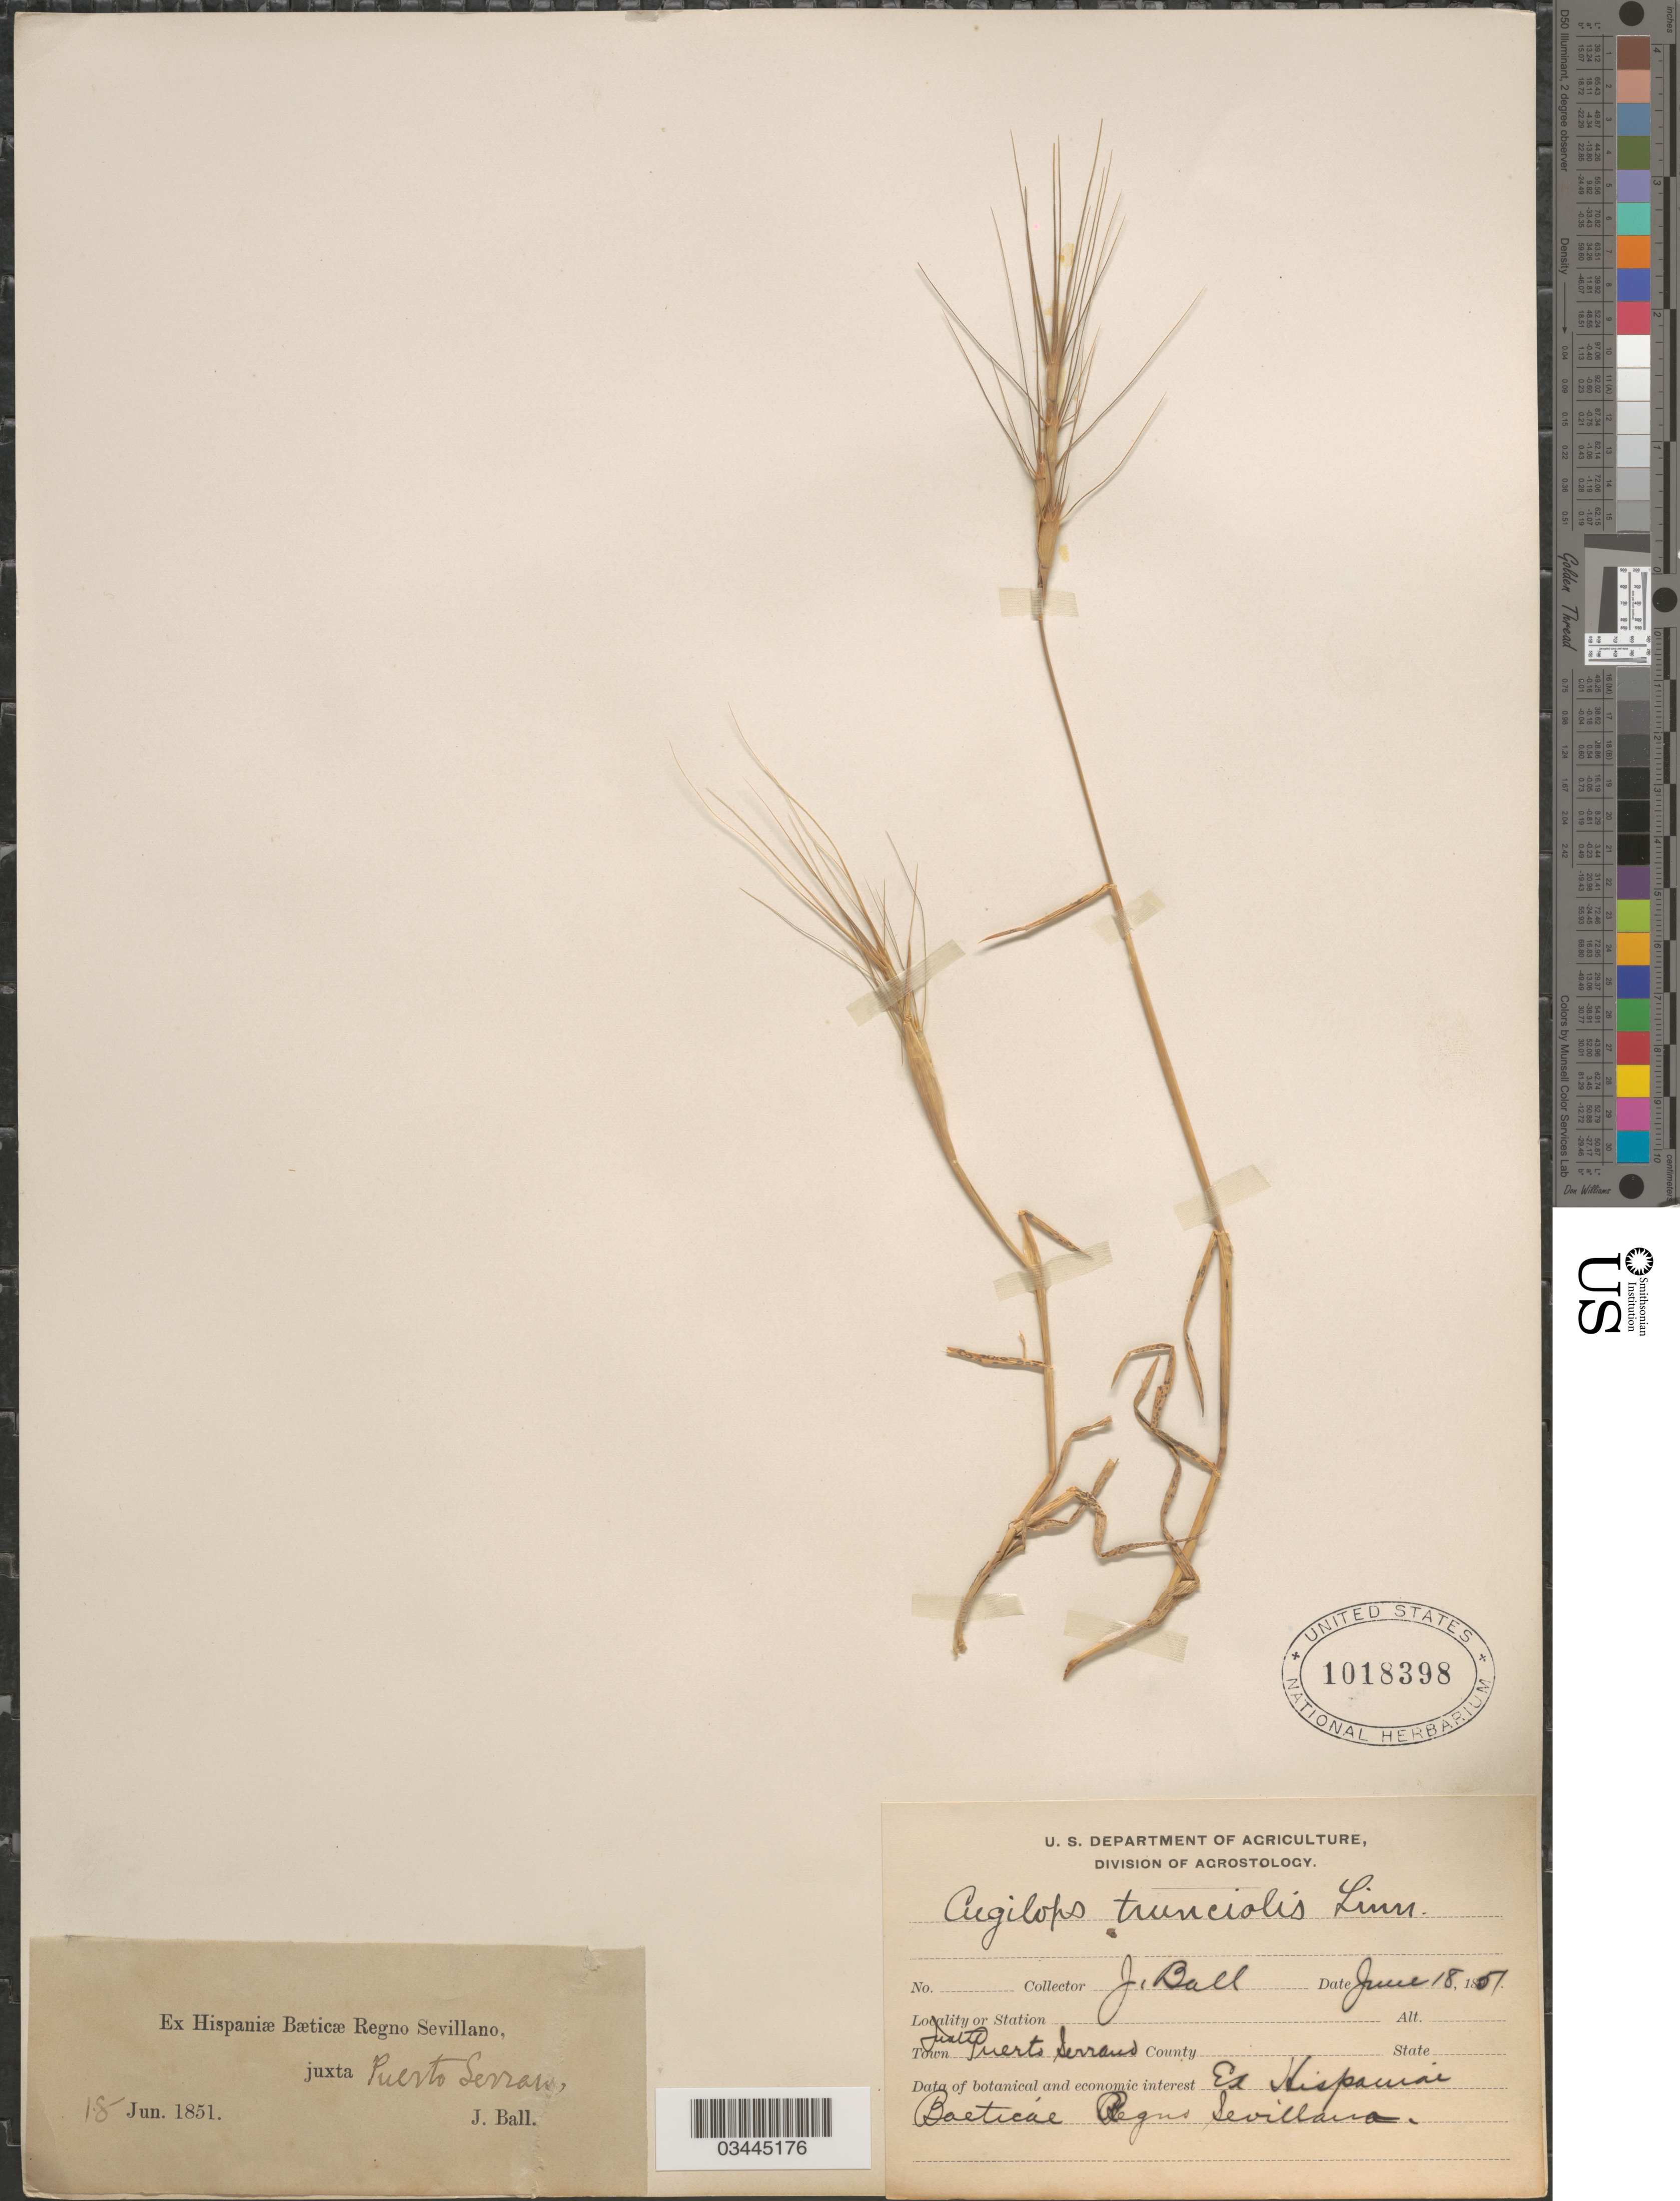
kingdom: Plantae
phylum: Tracheophyta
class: Liliopsida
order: Poales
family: Poaceae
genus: Aegilops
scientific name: Aegilops triuncialis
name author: L.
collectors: J. Ball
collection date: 1851-06-18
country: Spain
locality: Town juxta Puerto Serrano.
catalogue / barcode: US 1018398